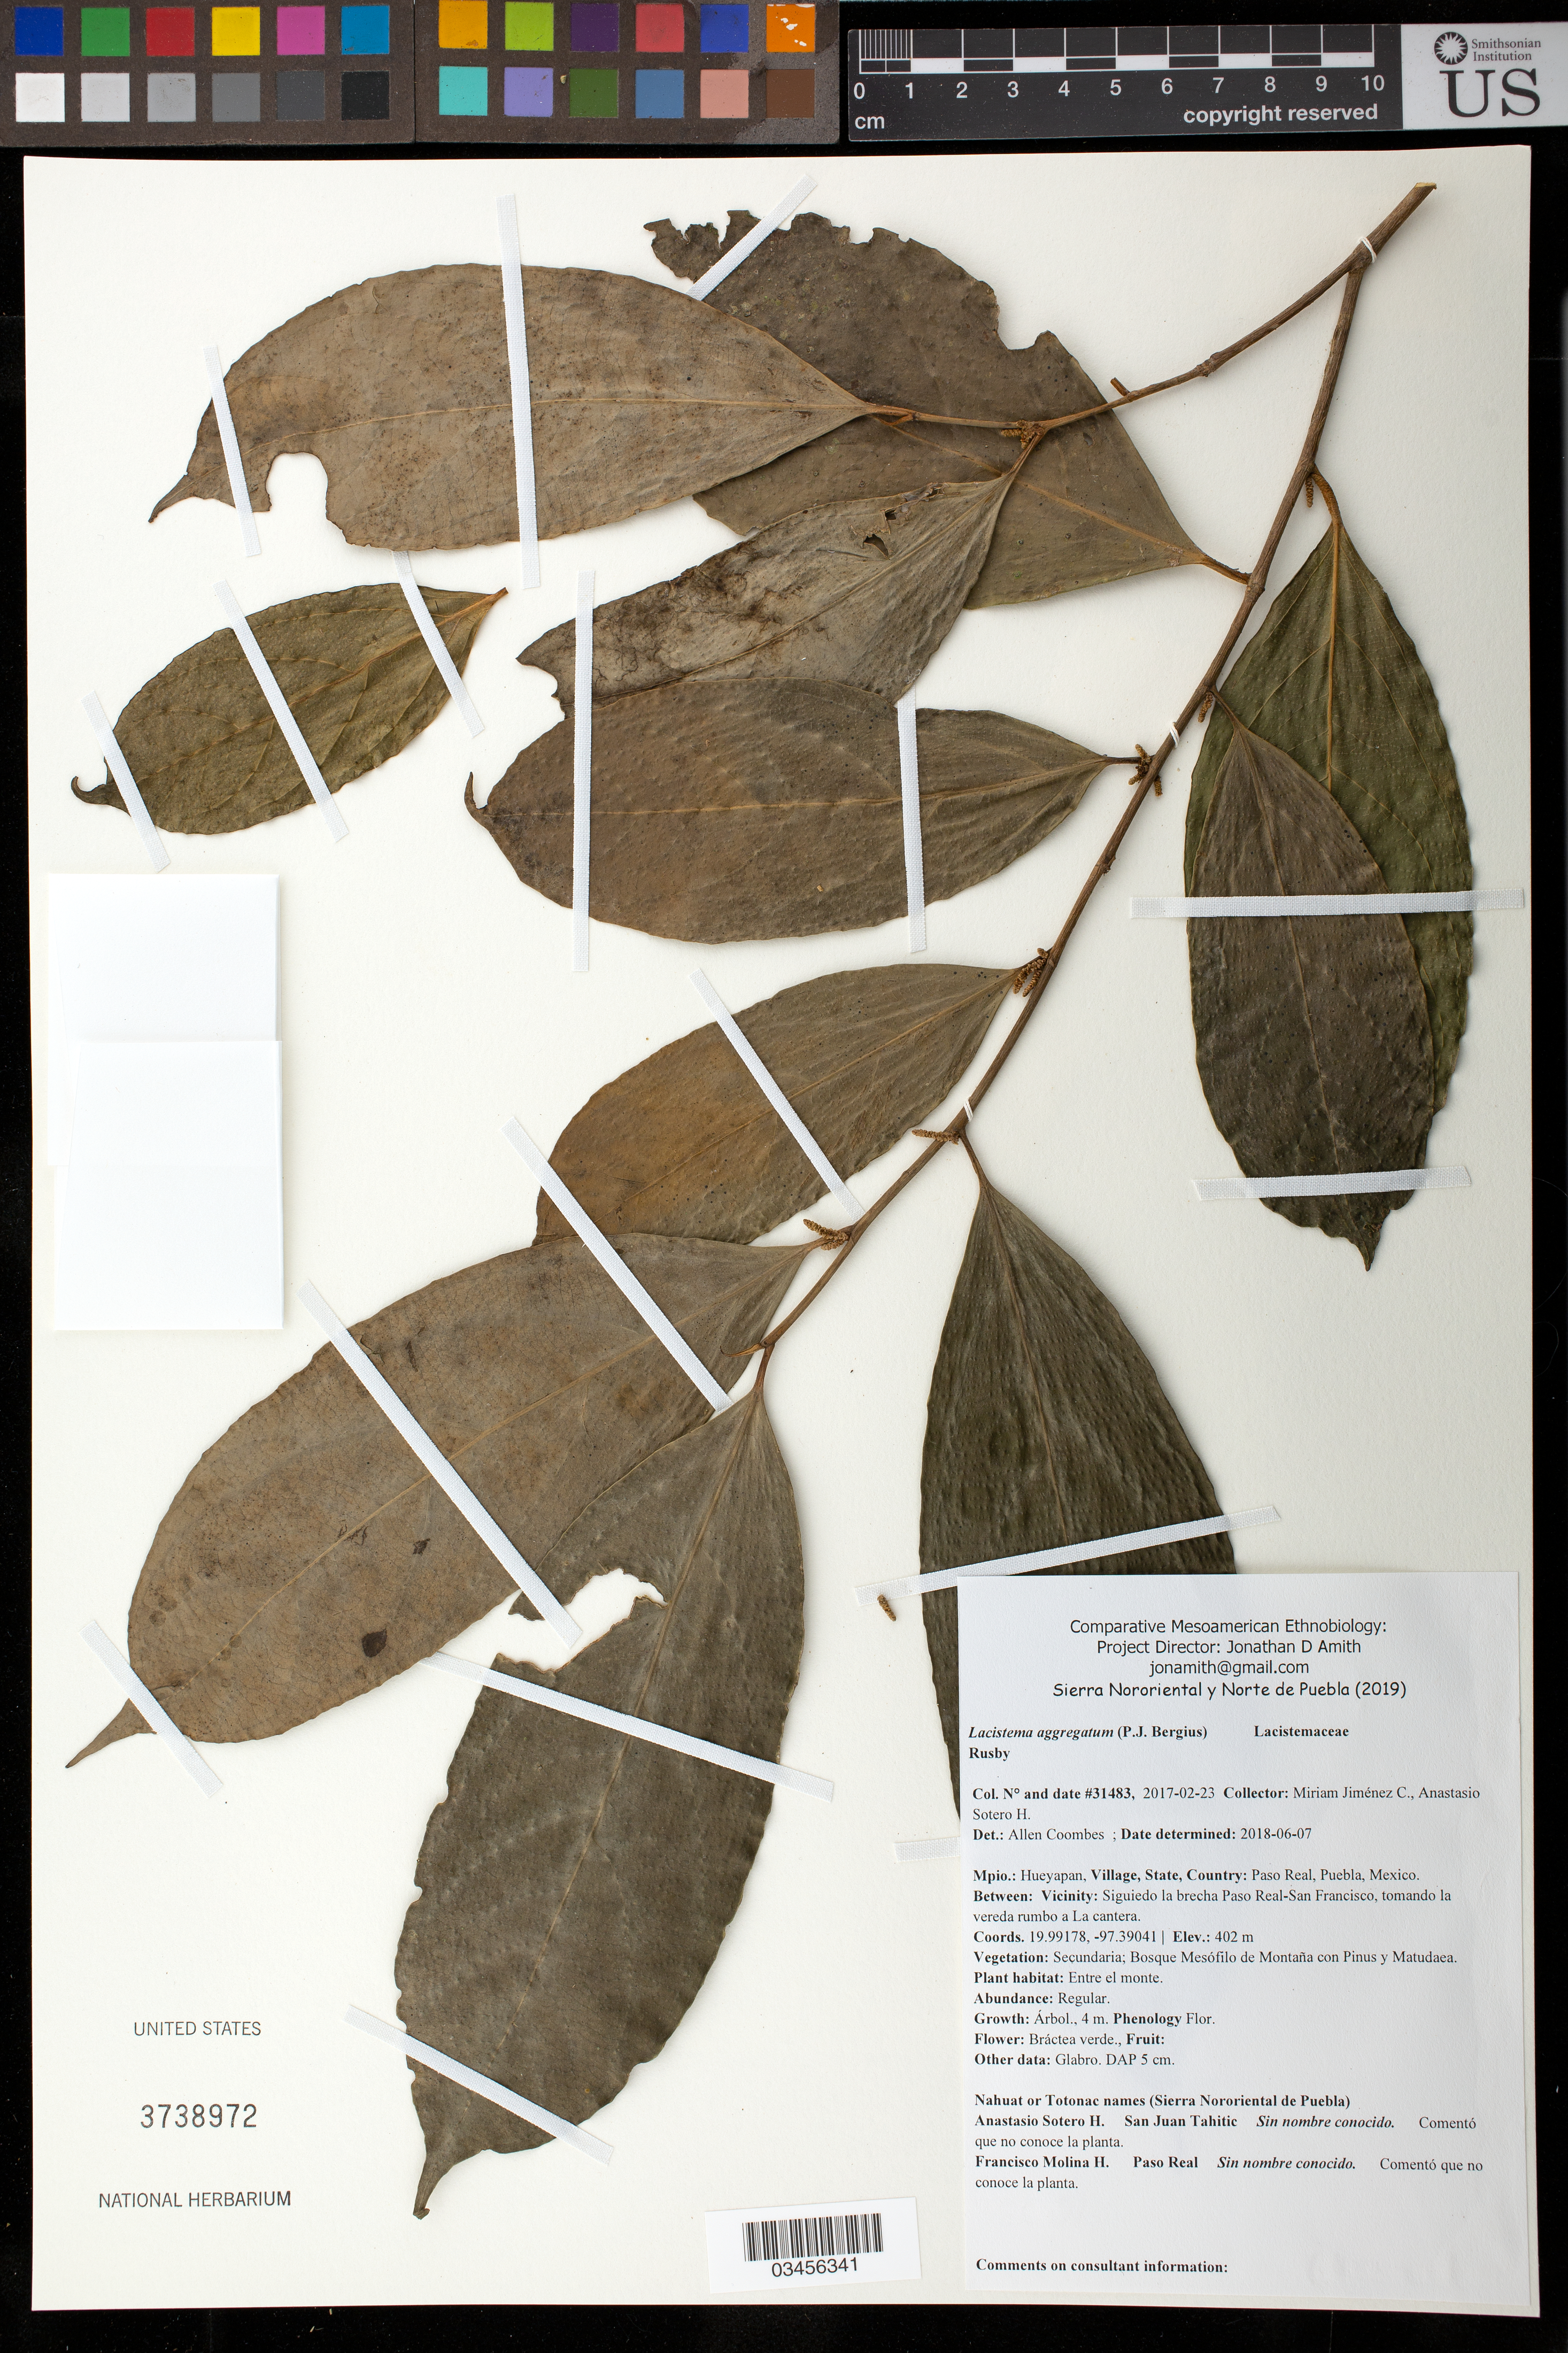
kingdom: Plantae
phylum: Tracheophyta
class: Magnoliopsida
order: Malpighiales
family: Lacistemataceae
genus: Lacistema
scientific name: Lacistema aggregatum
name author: (P.J. Bergius) Rusby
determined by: Coombes, Allen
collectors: M. Jiménez Chimil & A. Sotero H.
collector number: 31483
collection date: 2017-02-23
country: México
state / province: Puebla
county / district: Hueyapan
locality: PUEBLO: Paso Real; LOCALIDAD EXACTA: Siguiedo la brecha Paso Real-San Francisco, tomando la vereda rumbo a La cantera.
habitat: Bosque mesófilo de montaña con Pinus y Matudaea | Entre el monte.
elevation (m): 402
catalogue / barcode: US 3738972